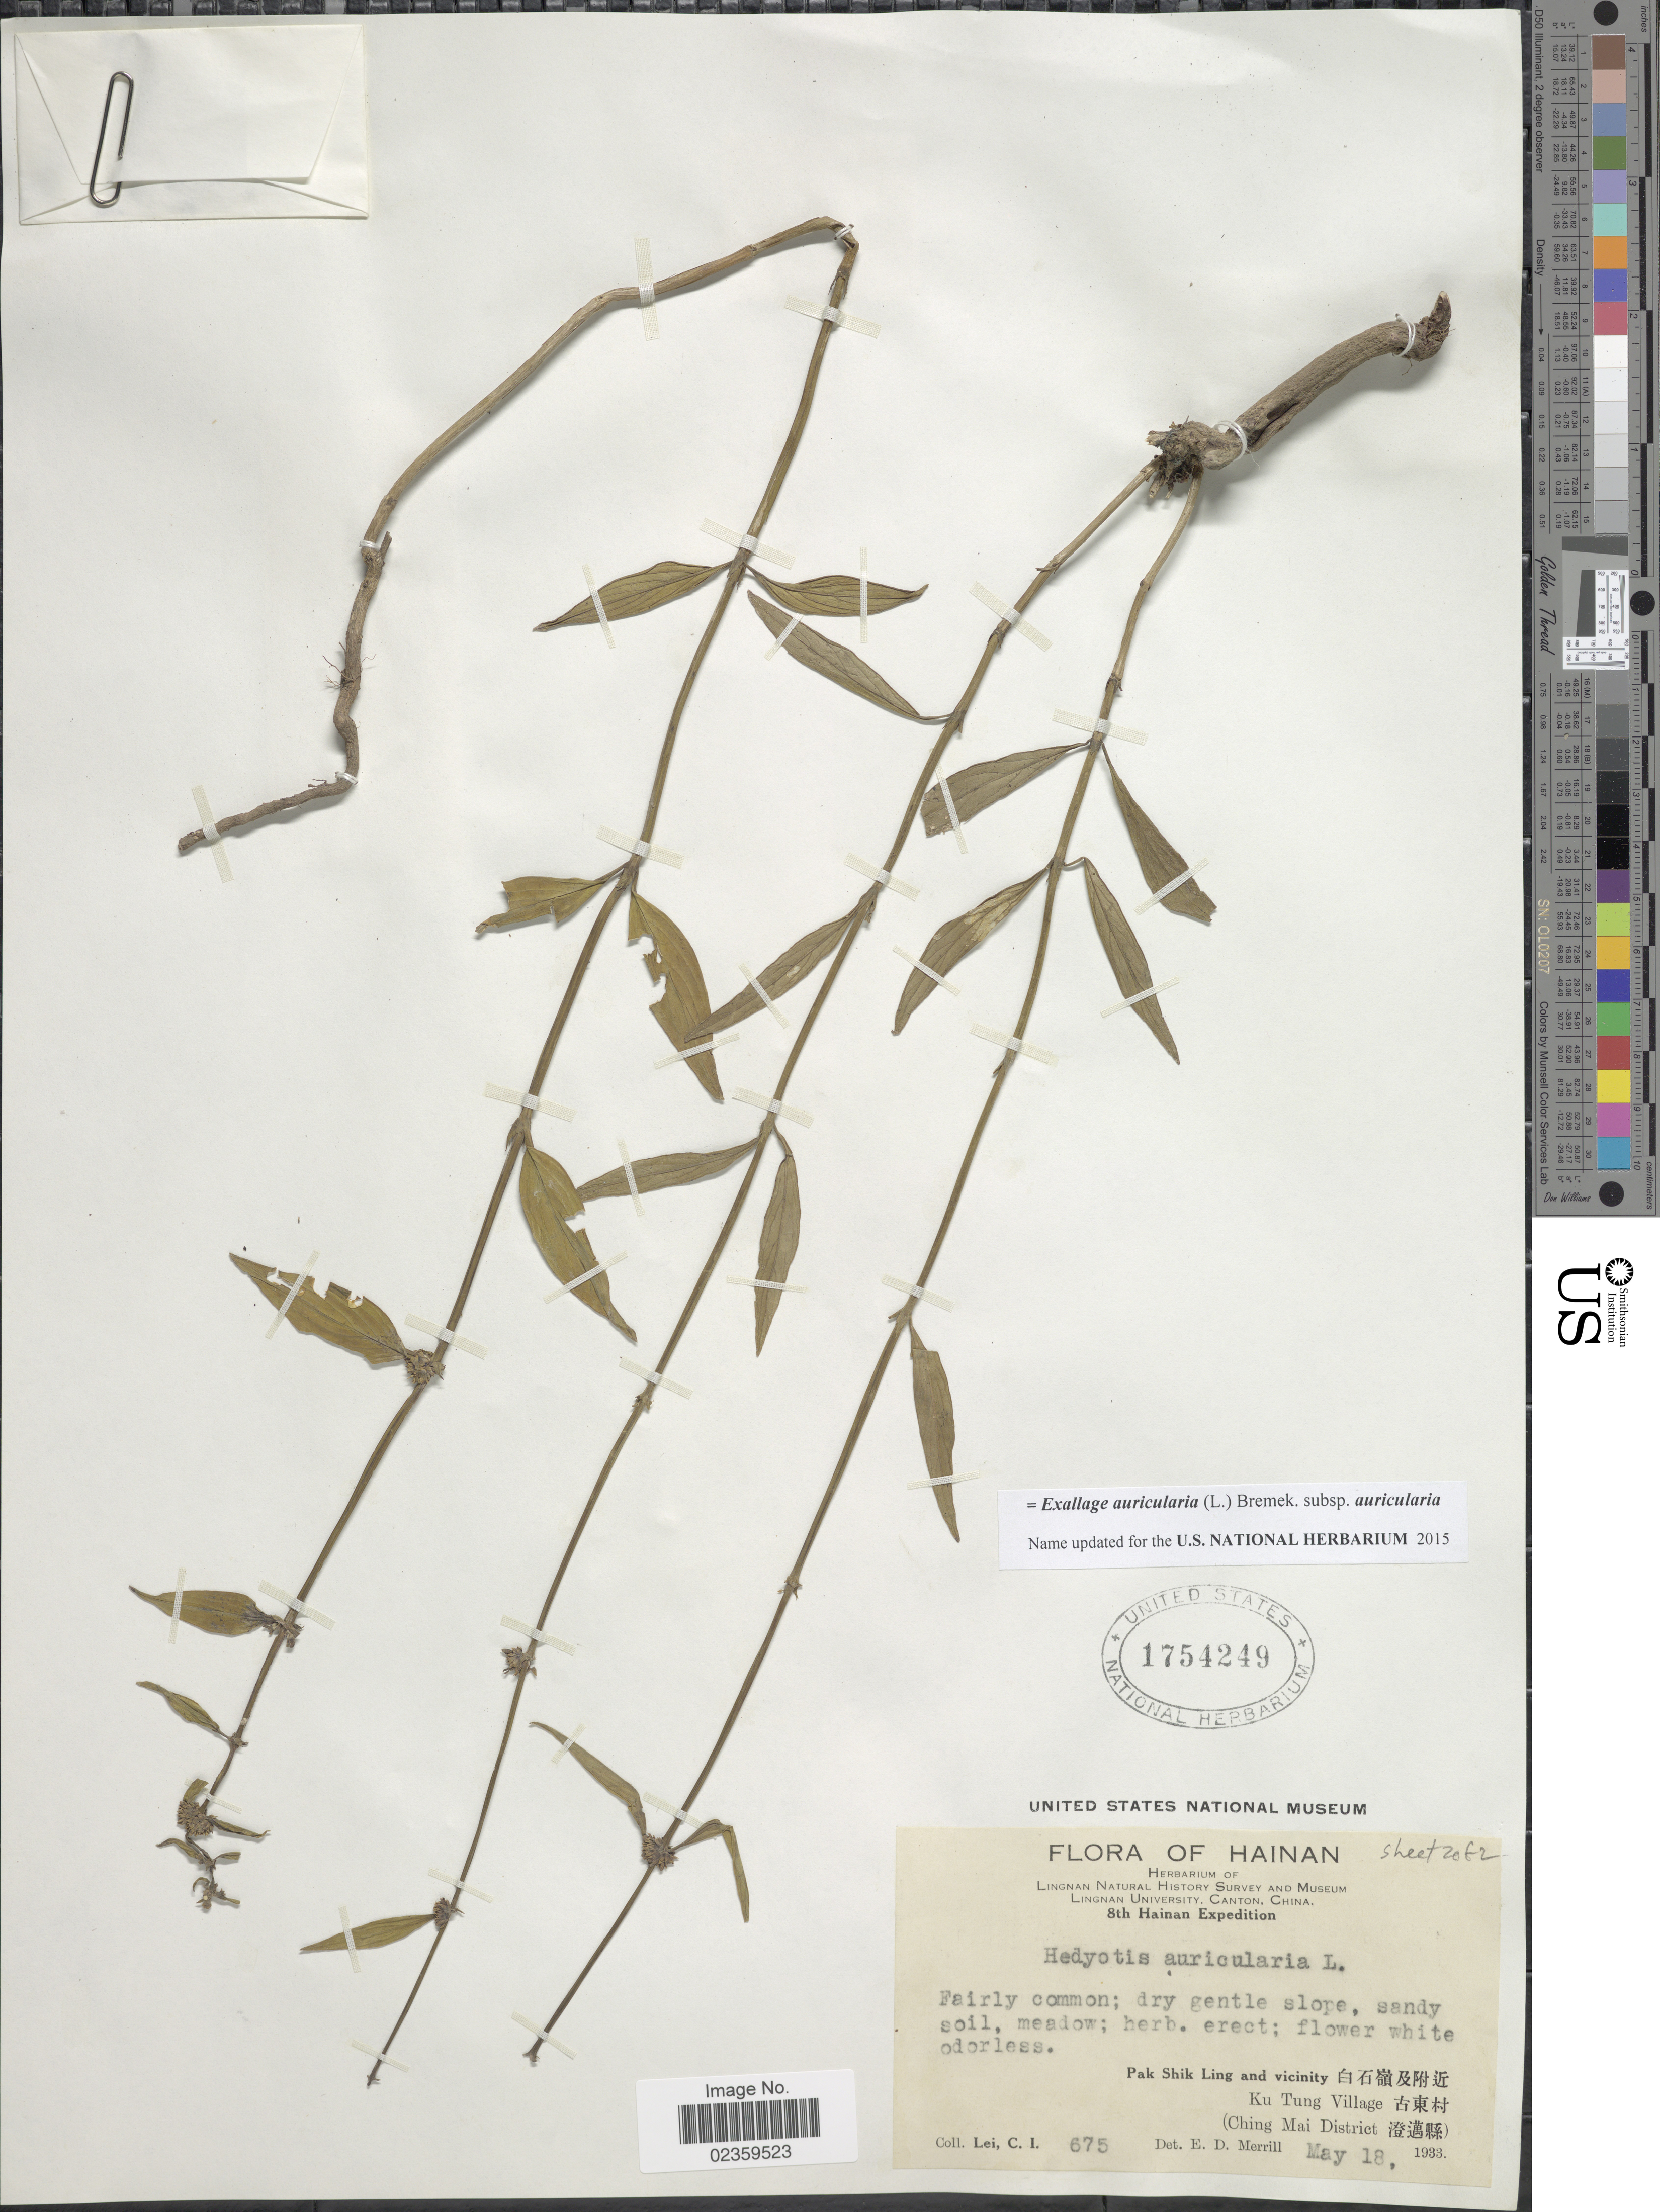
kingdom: Plantae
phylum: Tracheophyta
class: Magnoliopsida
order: Gentianales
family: Rubiaceae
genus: Exallage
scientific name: Exallage auricularia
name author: (L.) Bremek.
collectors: C. I. Lei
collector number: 675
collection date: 1933-05-18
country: China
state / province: Hainan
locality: Pak Shik and vicinity X. Ku Tung Village X. (Ching Mai District X)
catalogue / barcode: US 1754249